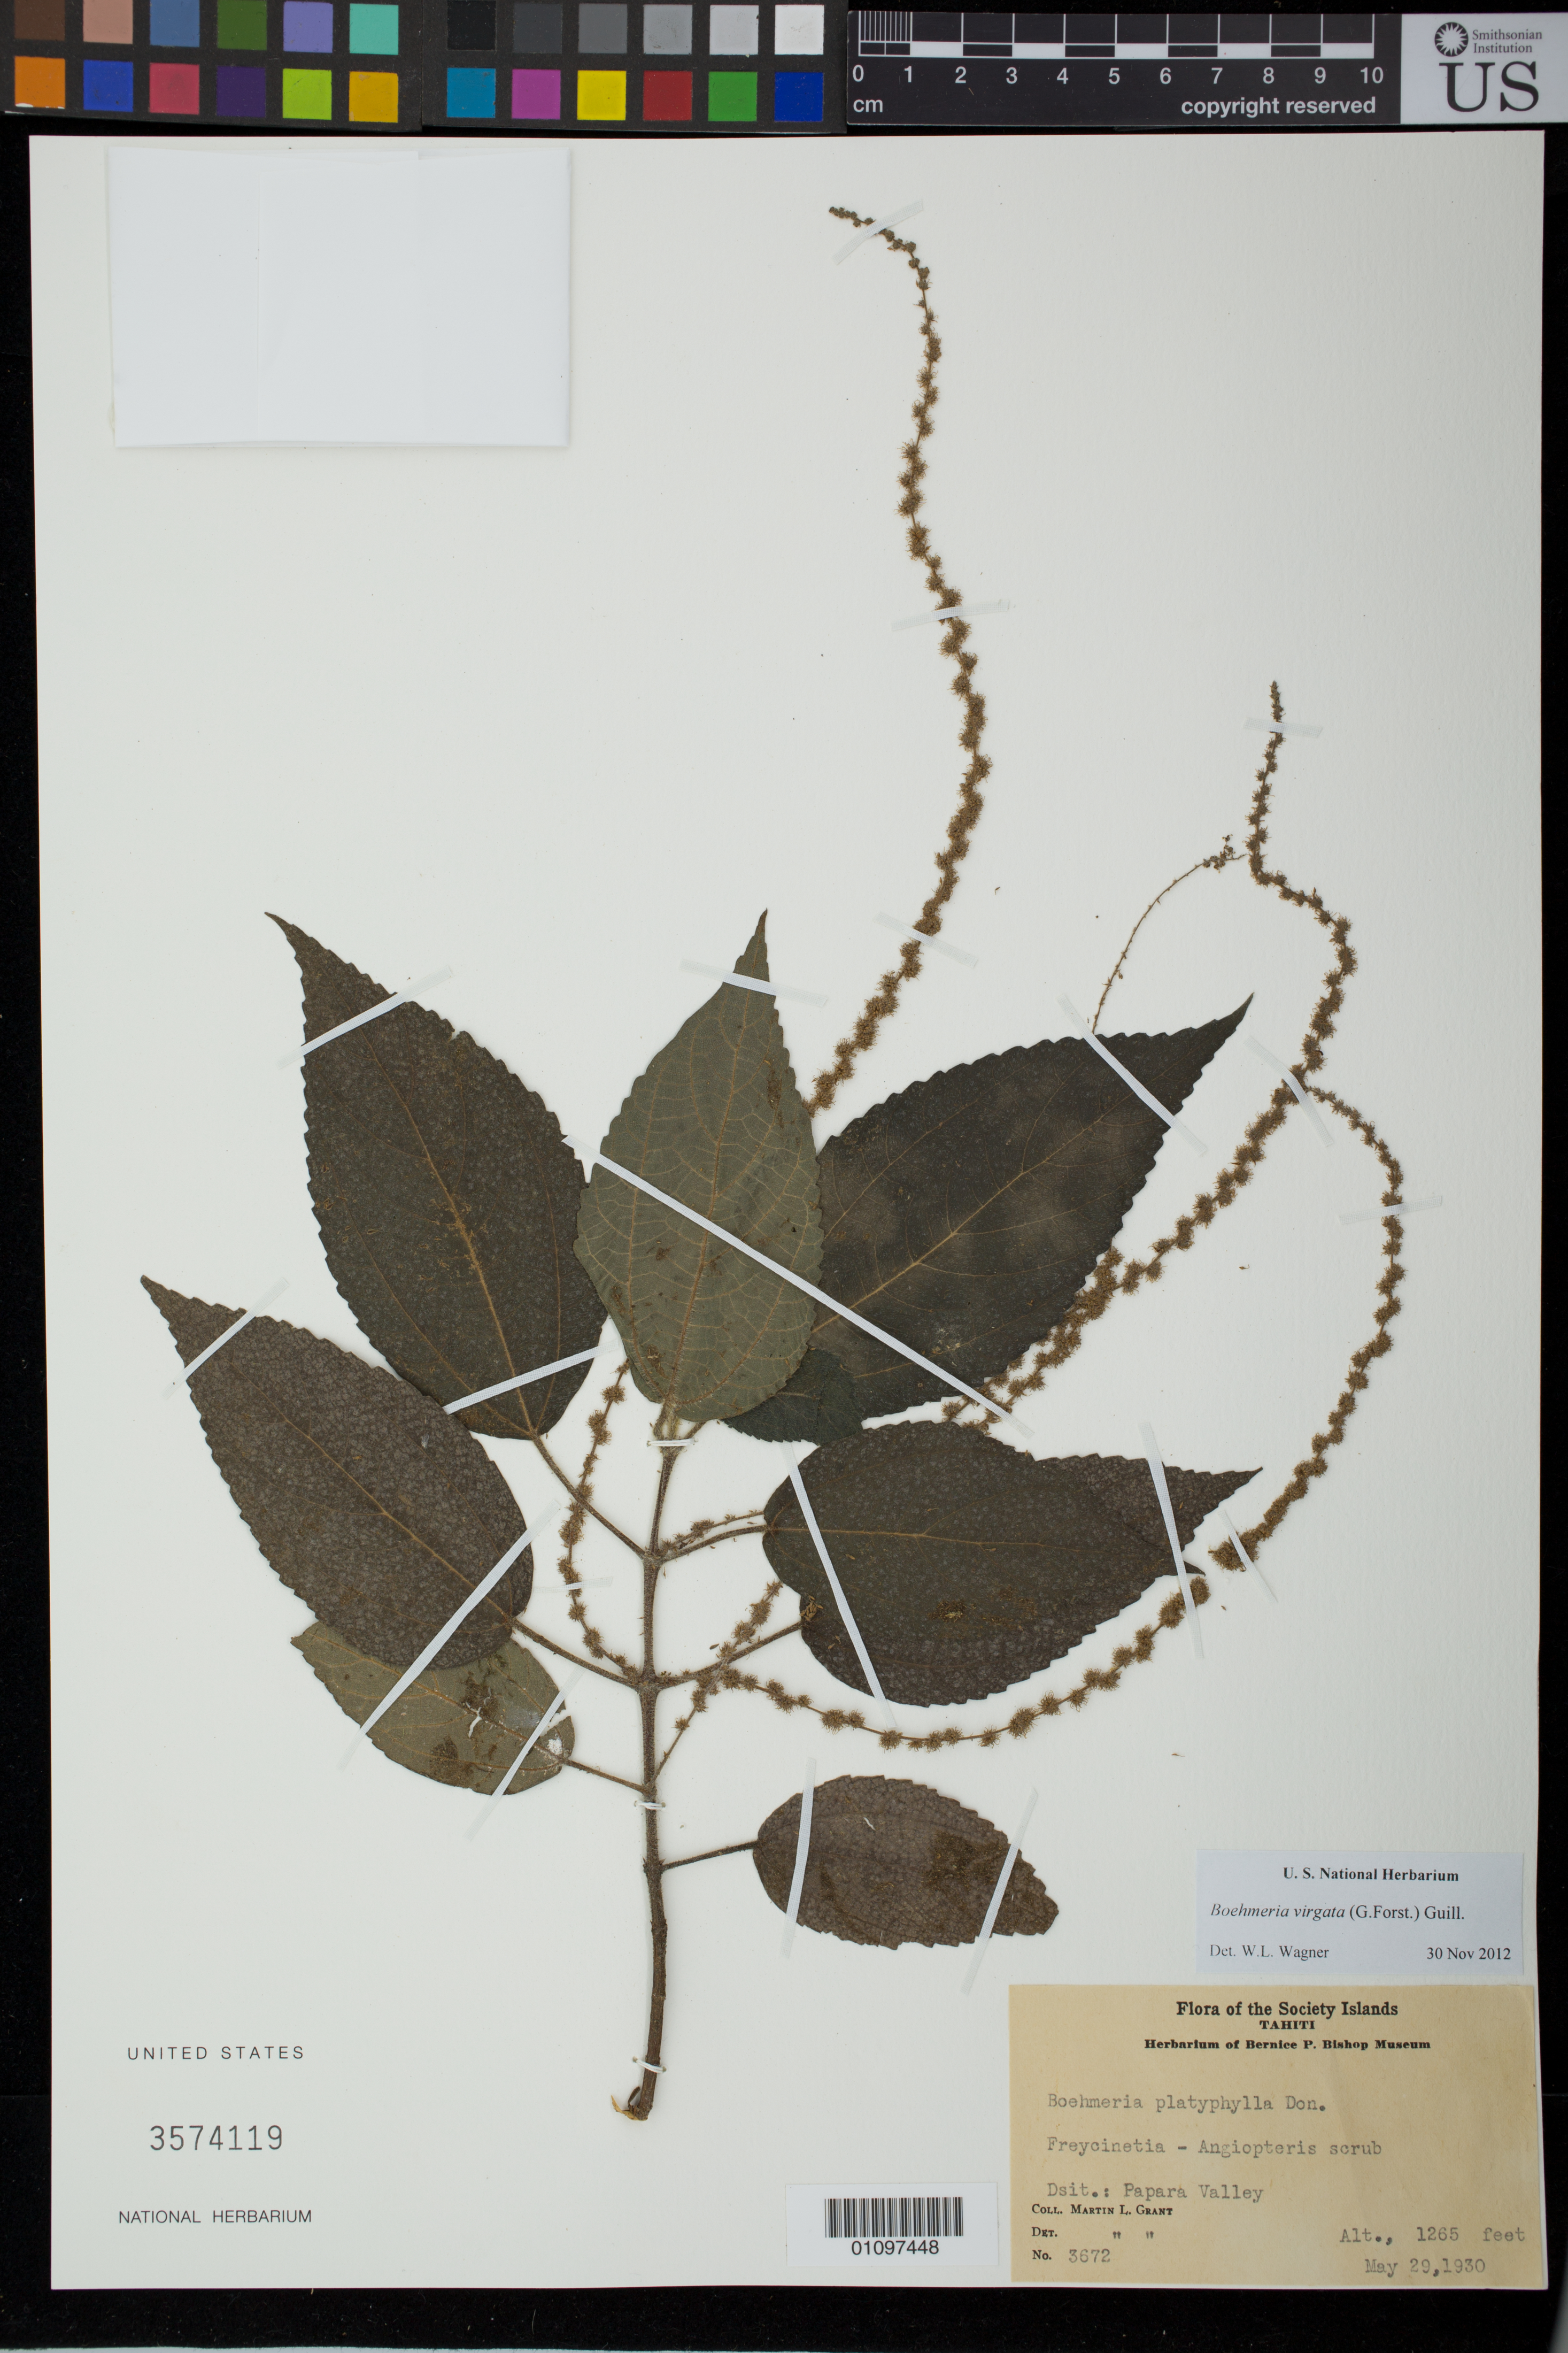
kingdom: Plantae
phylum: Tracheophyta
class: Magnoliopsida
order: Rosales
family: Urticaceae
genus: Boehmeria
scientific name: Boehmeria virgata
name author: (G. Forst.) Guill.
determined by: Wagner, W. L., (BOT), Smithsonian Institution - National Museum of Natural History (UNITED STATES)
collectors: M. L. Grant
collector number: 3672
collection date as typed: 29 May 1930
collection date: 1930-05-29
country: French Polynesia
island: Tahiti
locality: Papara Valley.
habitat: Freycinetia-Angiopteris scrub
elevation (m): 386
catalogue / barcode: US 3574119